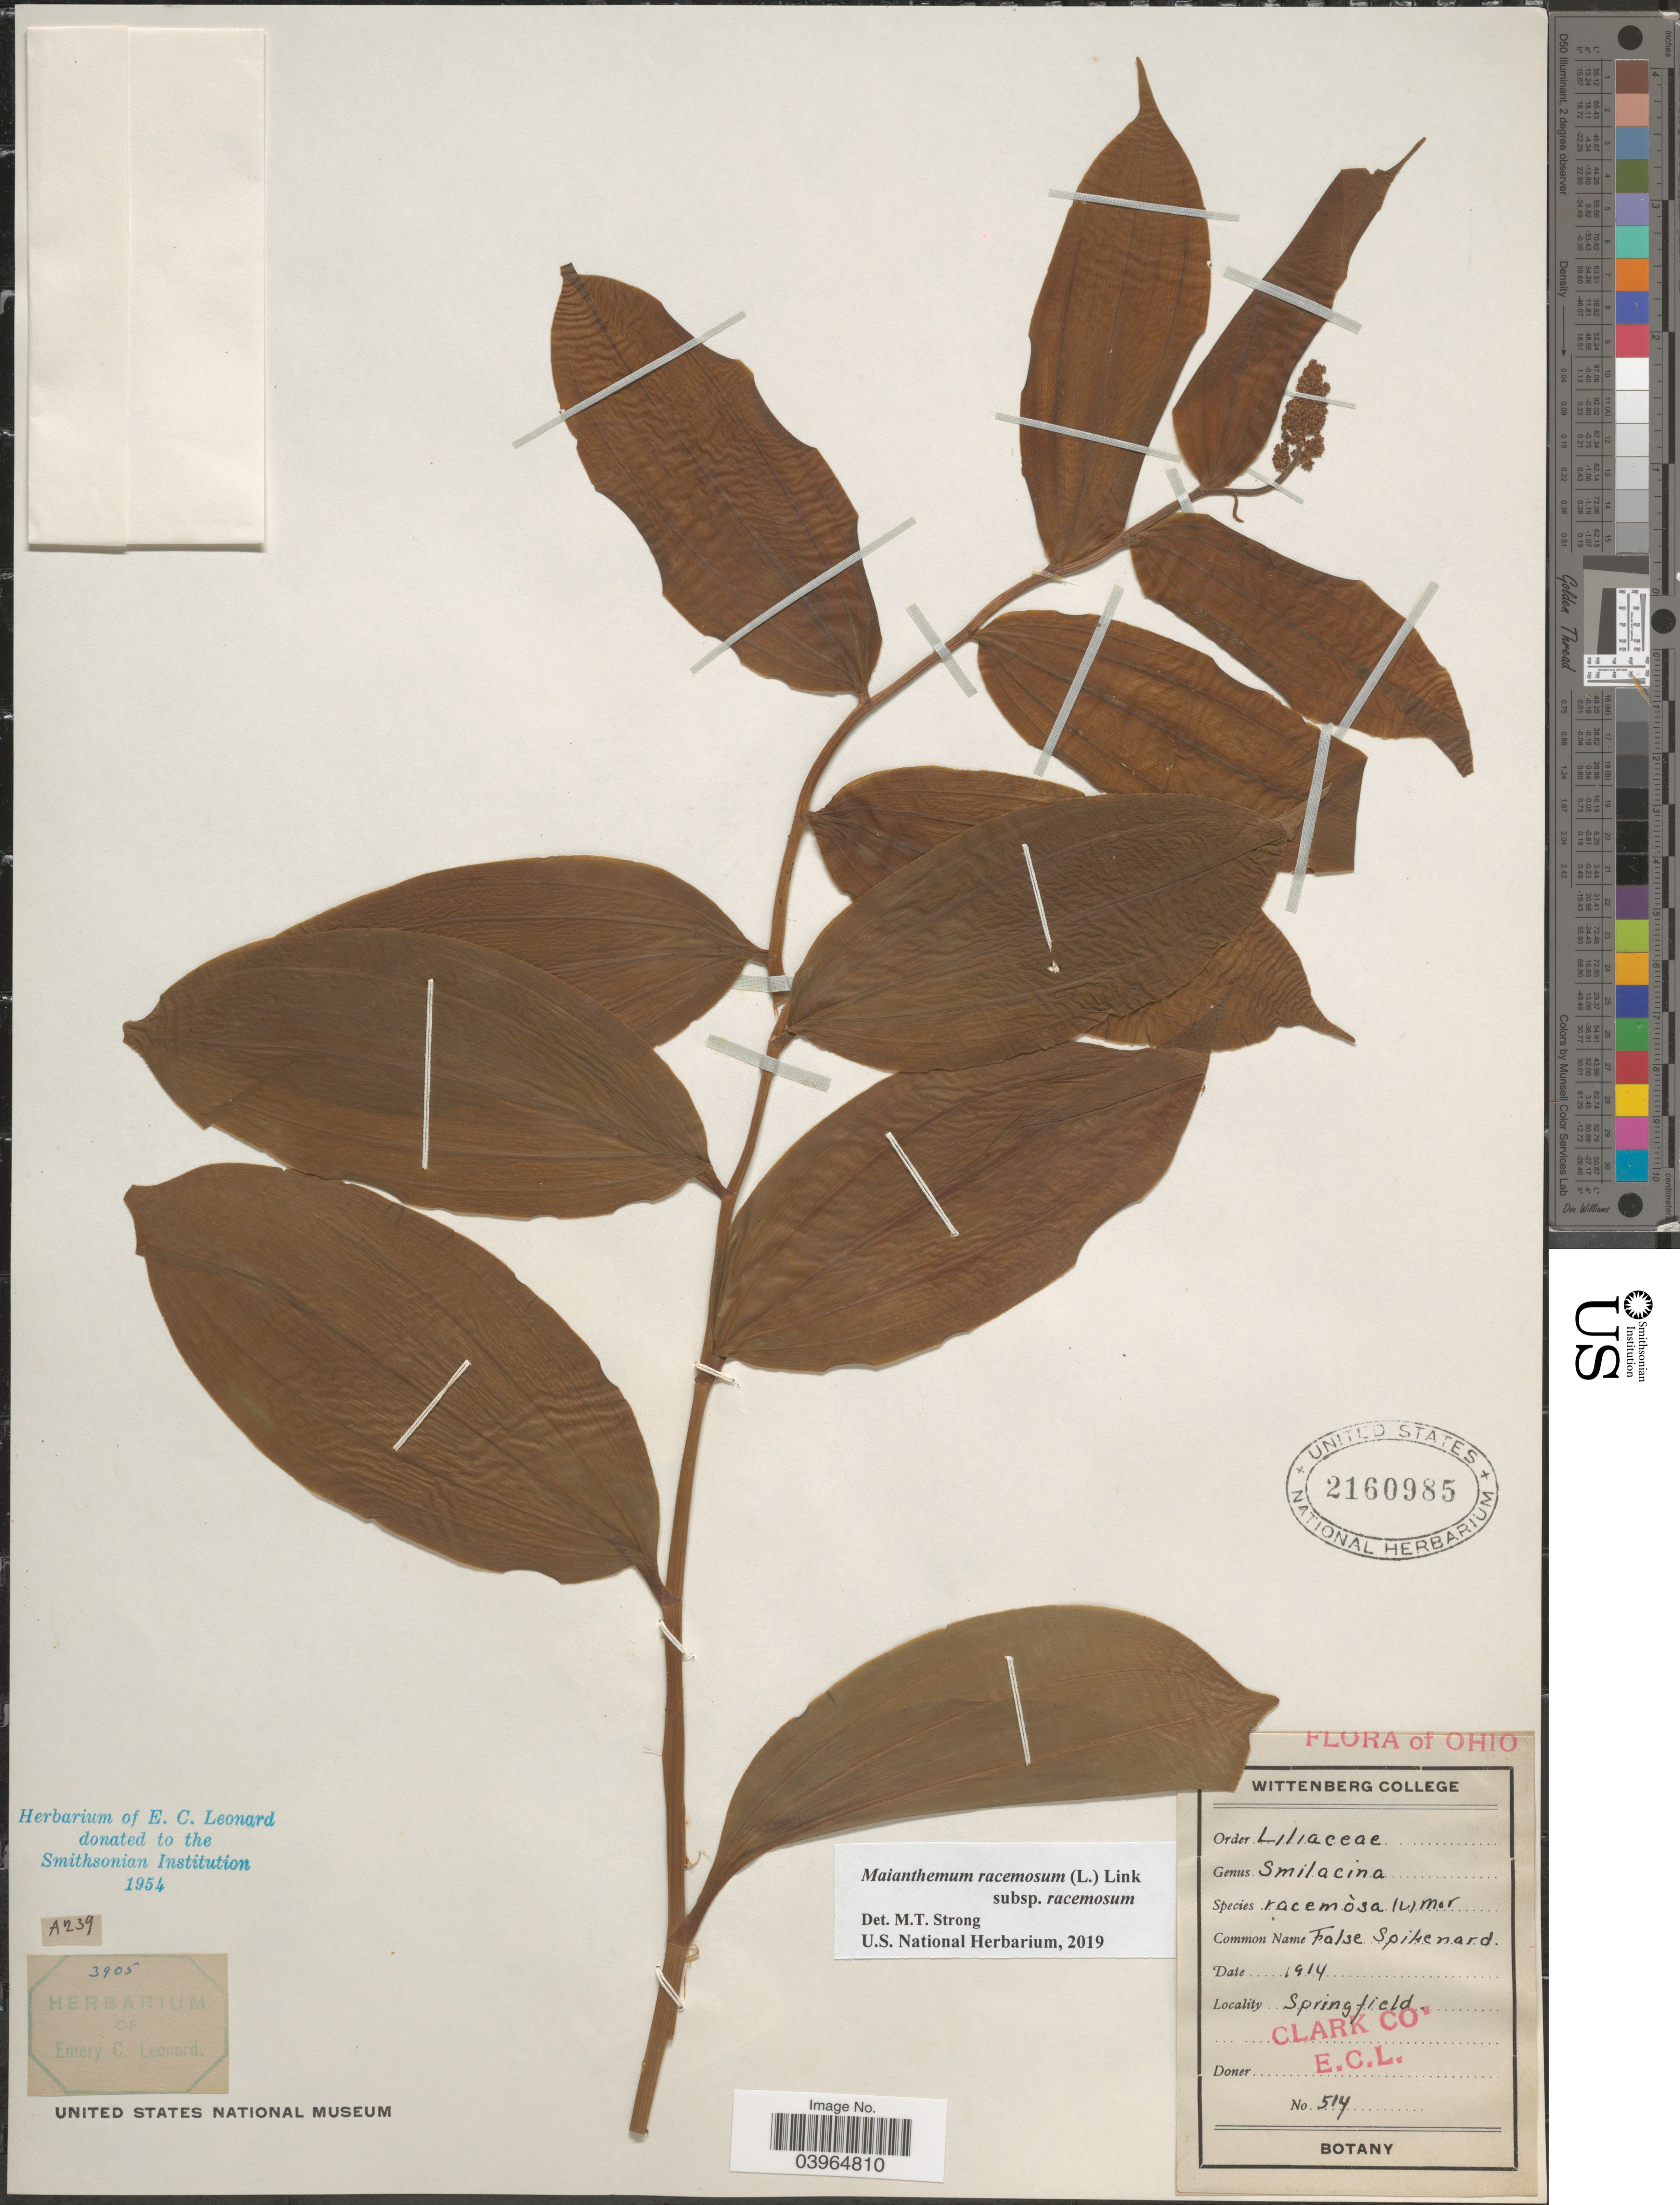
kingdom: Plantae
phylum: Tracheophyta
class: Liliopsida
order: Asparagales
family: Asparagaceae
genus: Maianthemum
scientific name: Maianthemum racemosum subsp. racemosum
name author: (L.) Link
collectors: E. C. Leonard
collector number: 514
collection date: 1914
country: United States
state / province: Ohio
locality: Springfield. Clark Co.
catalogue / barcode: US 2160985